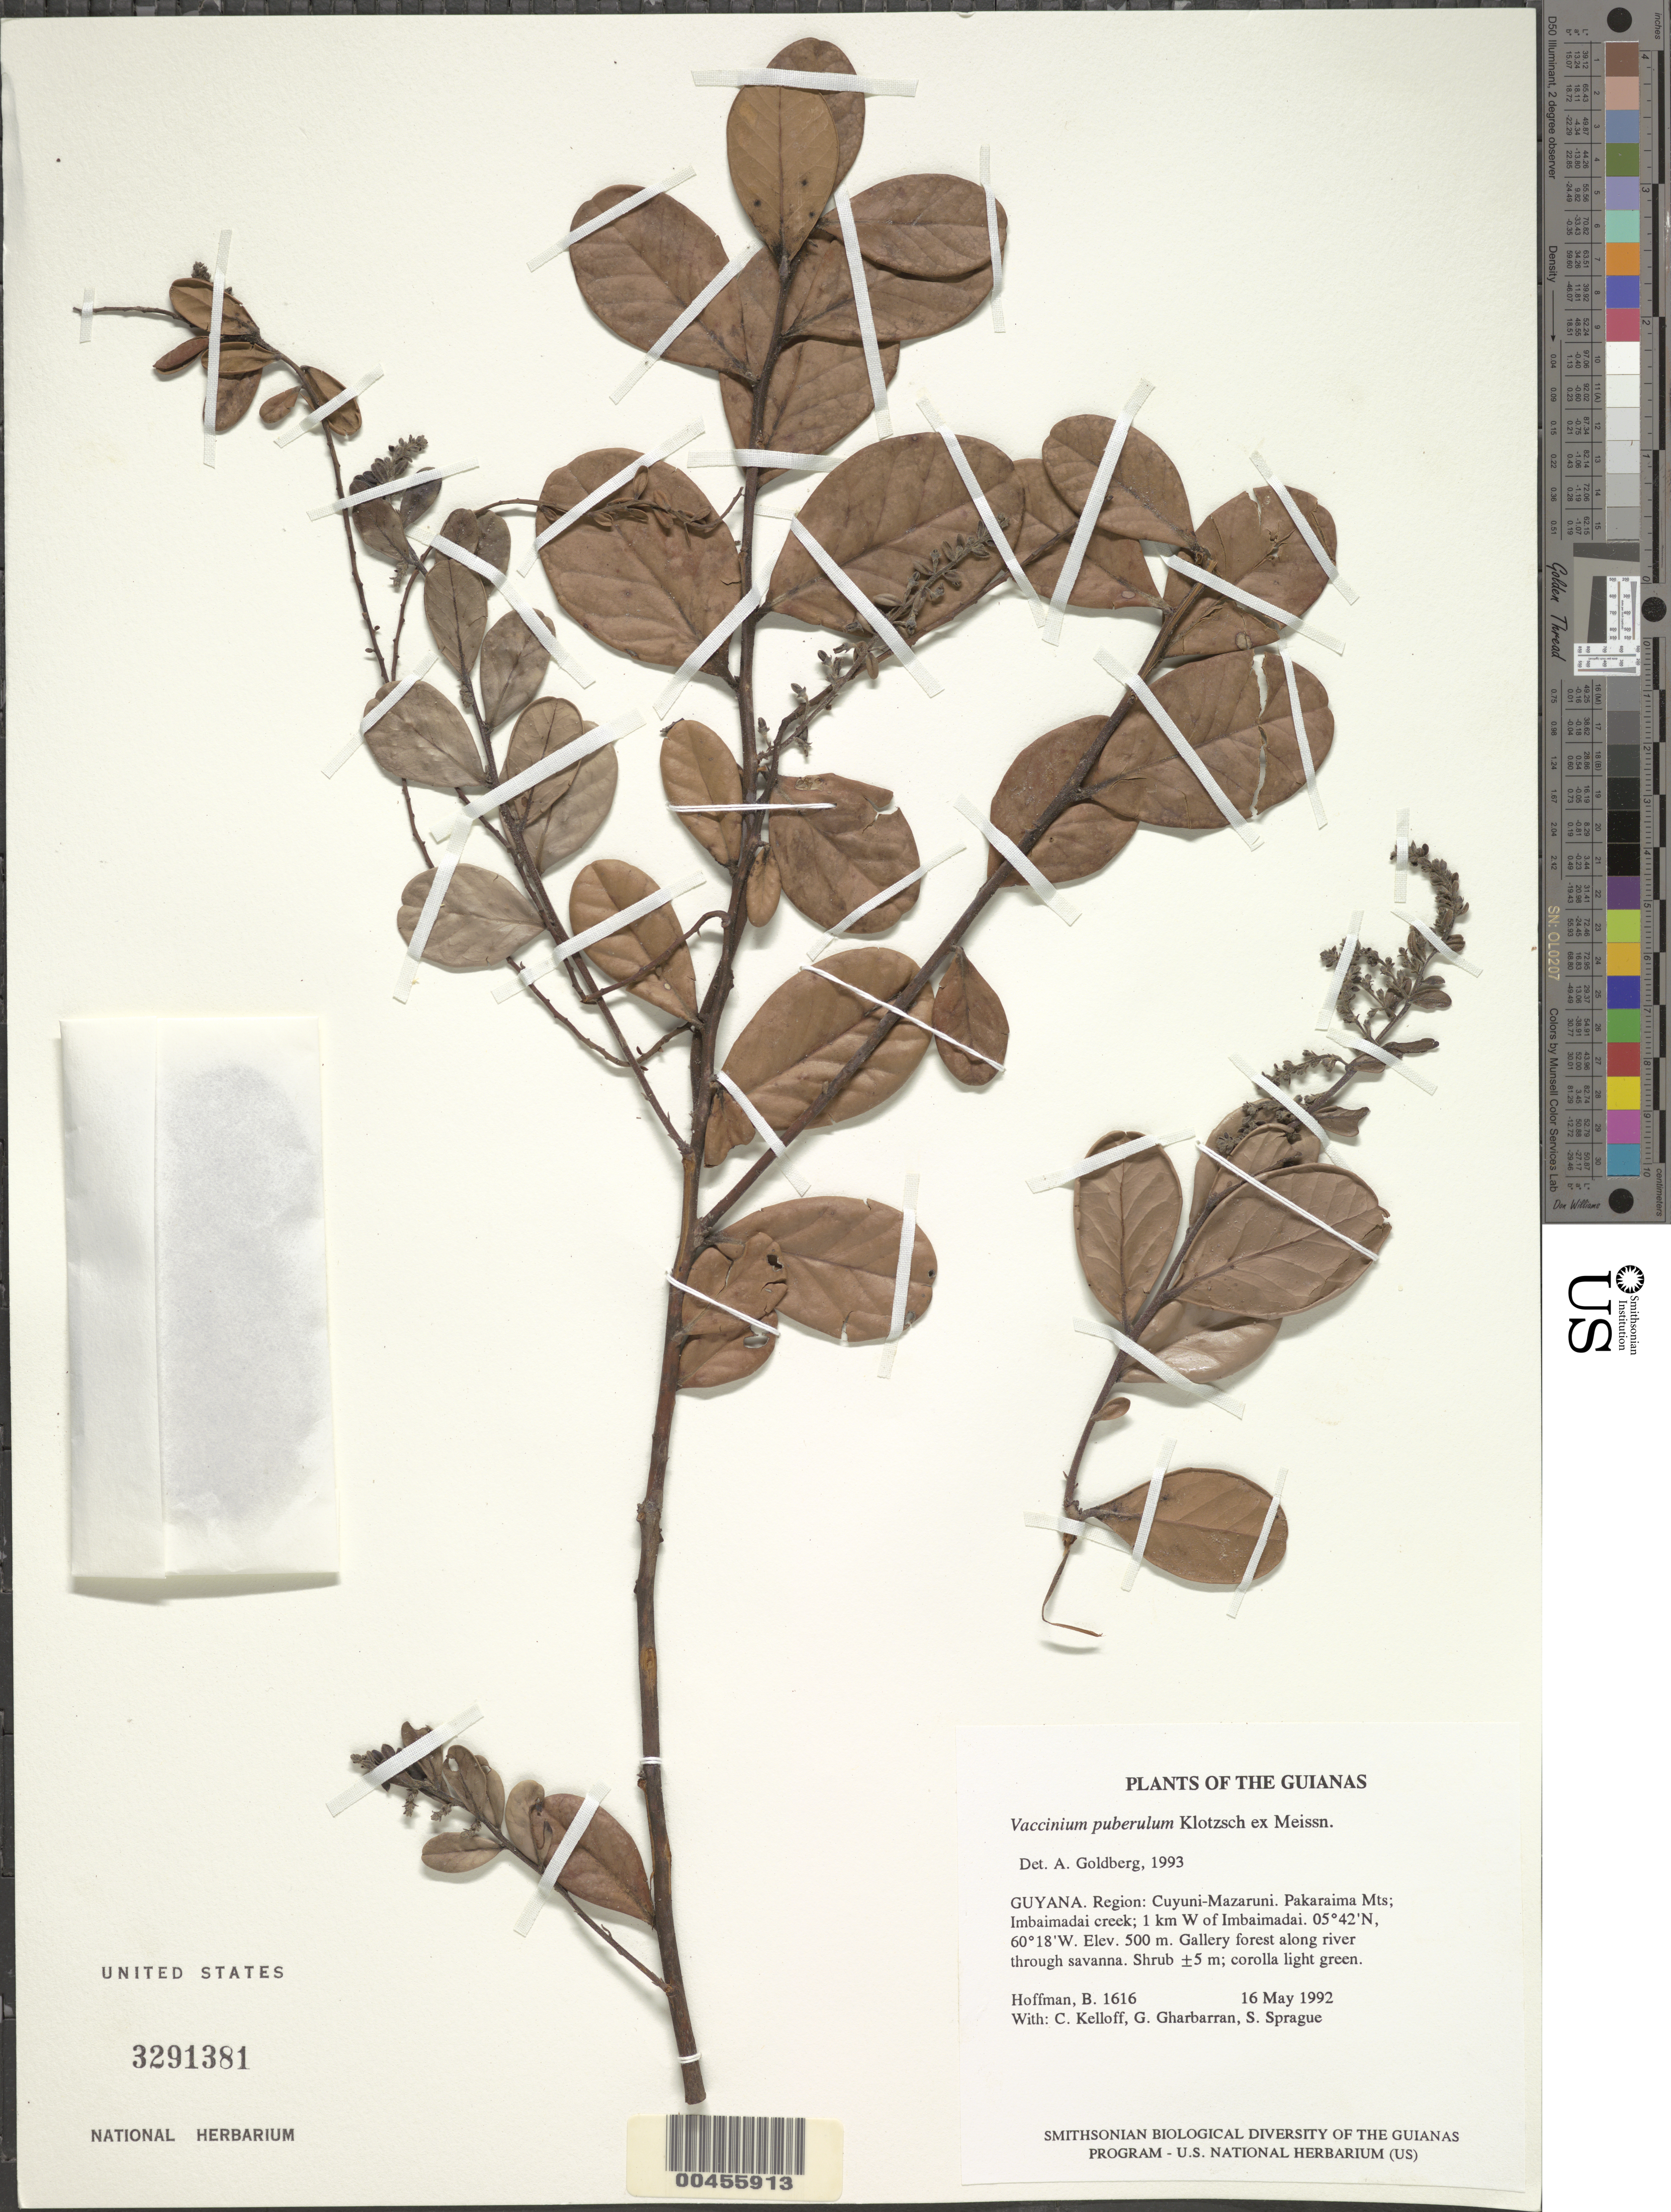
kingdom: Plantae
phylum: Tracheophyta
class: Magnoliopsida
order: Ericales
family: Ericaceae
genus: Vaccinium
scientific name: Vaccinium puberulum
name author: Klotzsch ex Meisn.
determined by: Luteyn, J. L.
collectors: B. Hoffman, C. L. Kelloff, G. Gharbarran & S. Sprague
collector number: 1616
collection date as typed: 16 May 1992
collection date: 1992-05-16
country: Guyana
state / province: Cuyuni-Mazaruni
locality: Pakaraima Mts; Imbaimadai Creek; 1 km W of Imbaimadai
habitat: Gallery forest along river through savanna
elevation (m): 500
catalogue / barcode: US 3291381